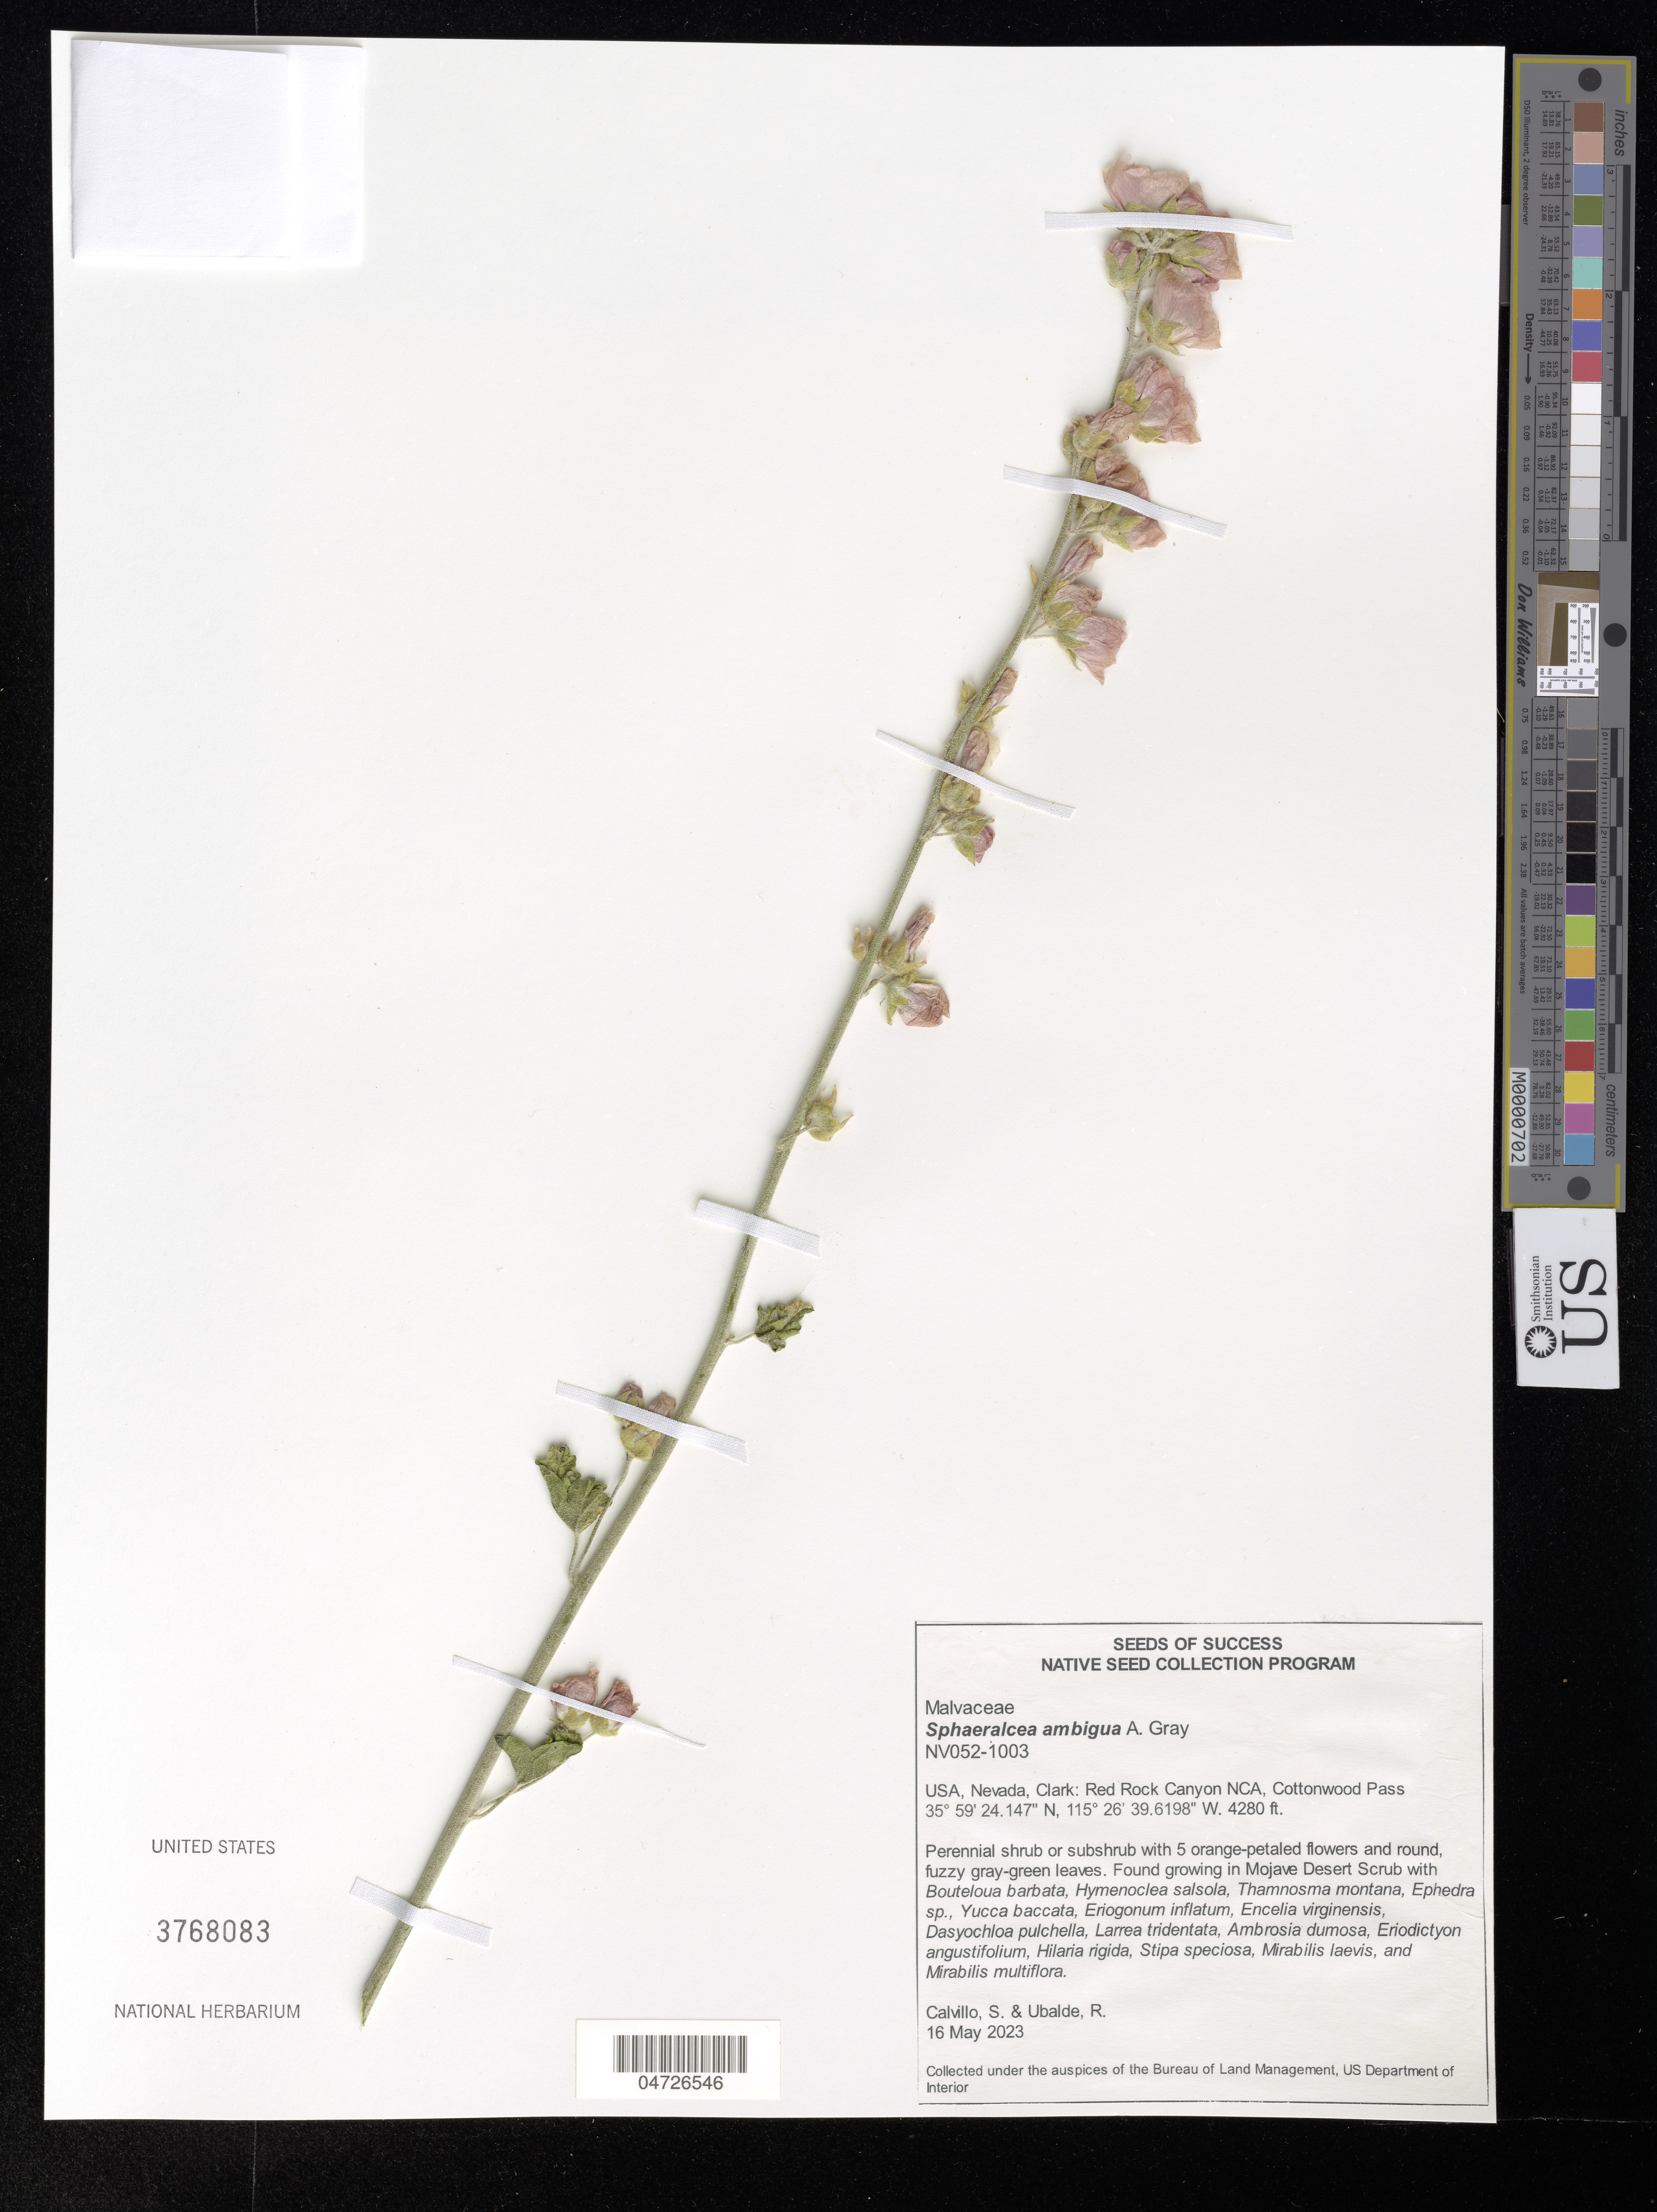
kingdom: Plantae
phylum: Tracheophyta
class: Magnoliopsida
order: Malvales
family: Malvaceae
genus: Sphaeralcea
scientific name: Sphaeralcea ambigua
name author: A. Gray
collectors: S. Calvillo & R. Ubalde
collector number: NV052-1003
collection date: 2023-05-16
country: United States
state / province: Nevada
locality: Clark: Red Rock Canyon NCA, Cottonwood Pass.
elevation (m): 1305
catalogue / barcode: US 3768083